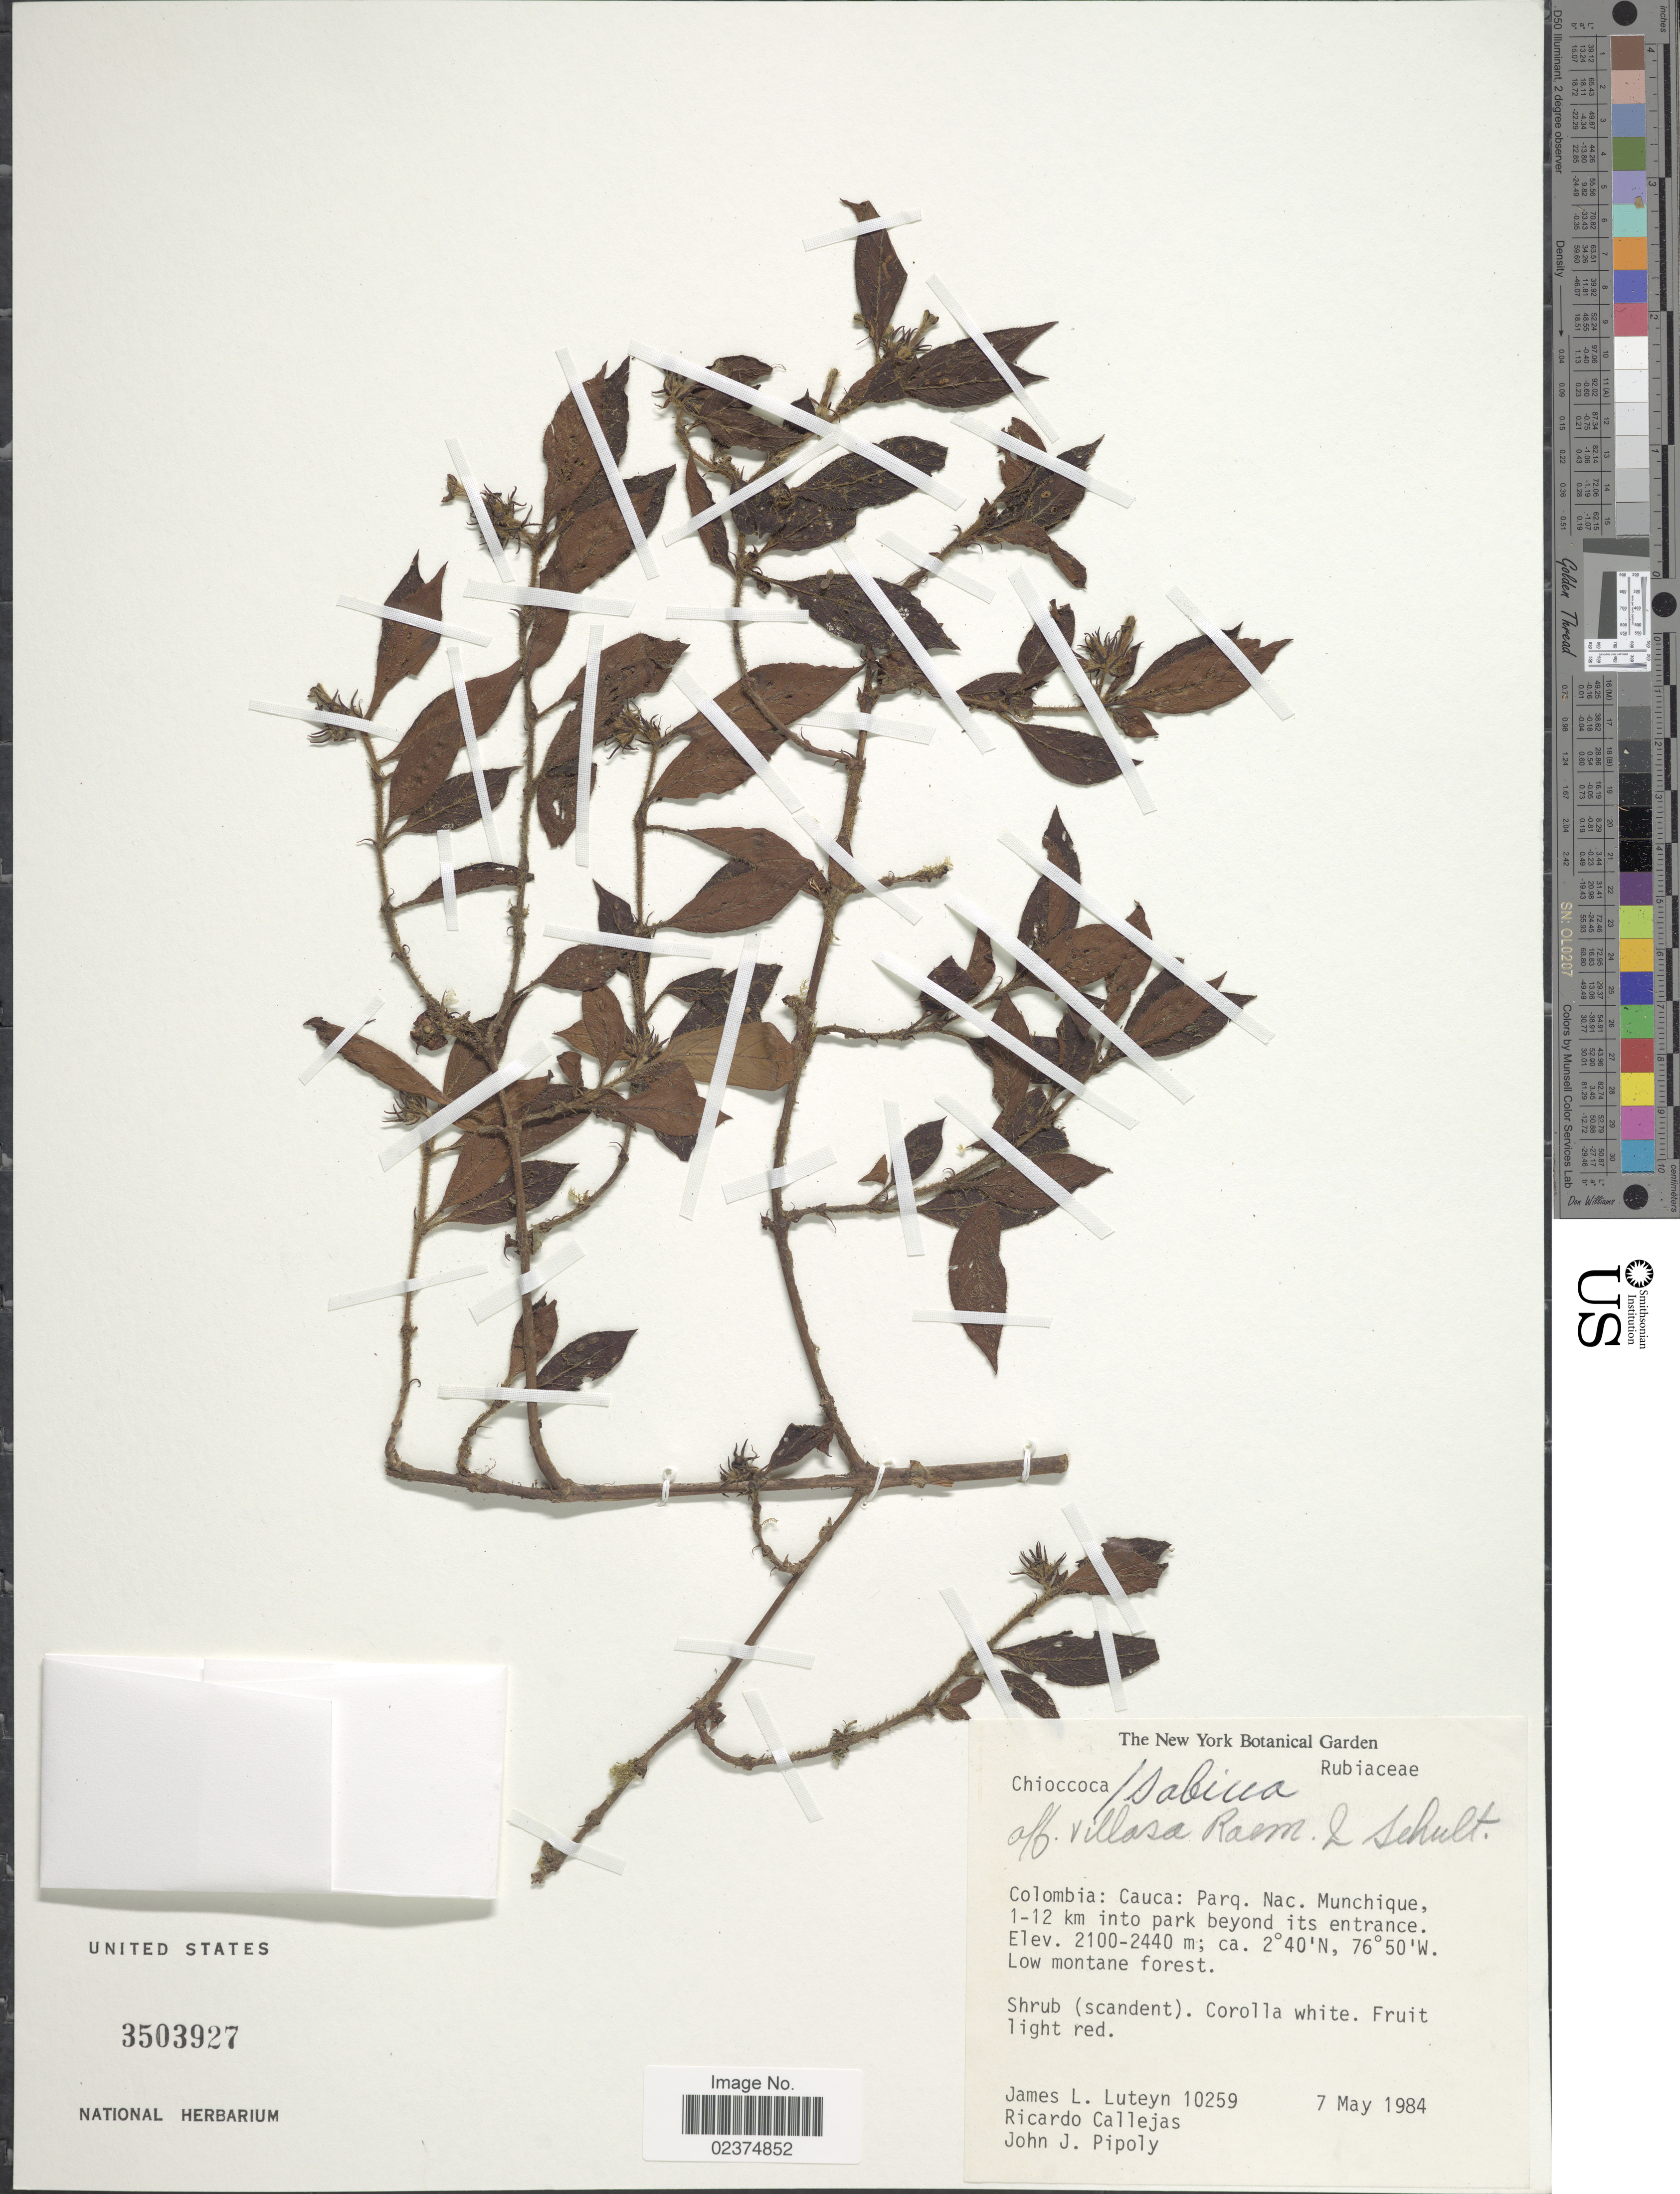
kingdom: Plantae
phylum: Tracheophyta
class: Magnoliopsida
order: Gentianales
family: Rubiaceae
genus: Sabicea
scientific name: Sabicea villosa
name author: Willd. ex Roem. & Schult.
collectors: J. L. Luteyn, R. Callejas & J. J. Pipoly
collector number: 10259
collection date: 1984-05-07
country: Colombia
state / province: Cauca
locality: Parq. Nac. Munchique, 1-12 km into park beyond its entrance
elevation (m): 2100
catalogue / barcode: US 3503927